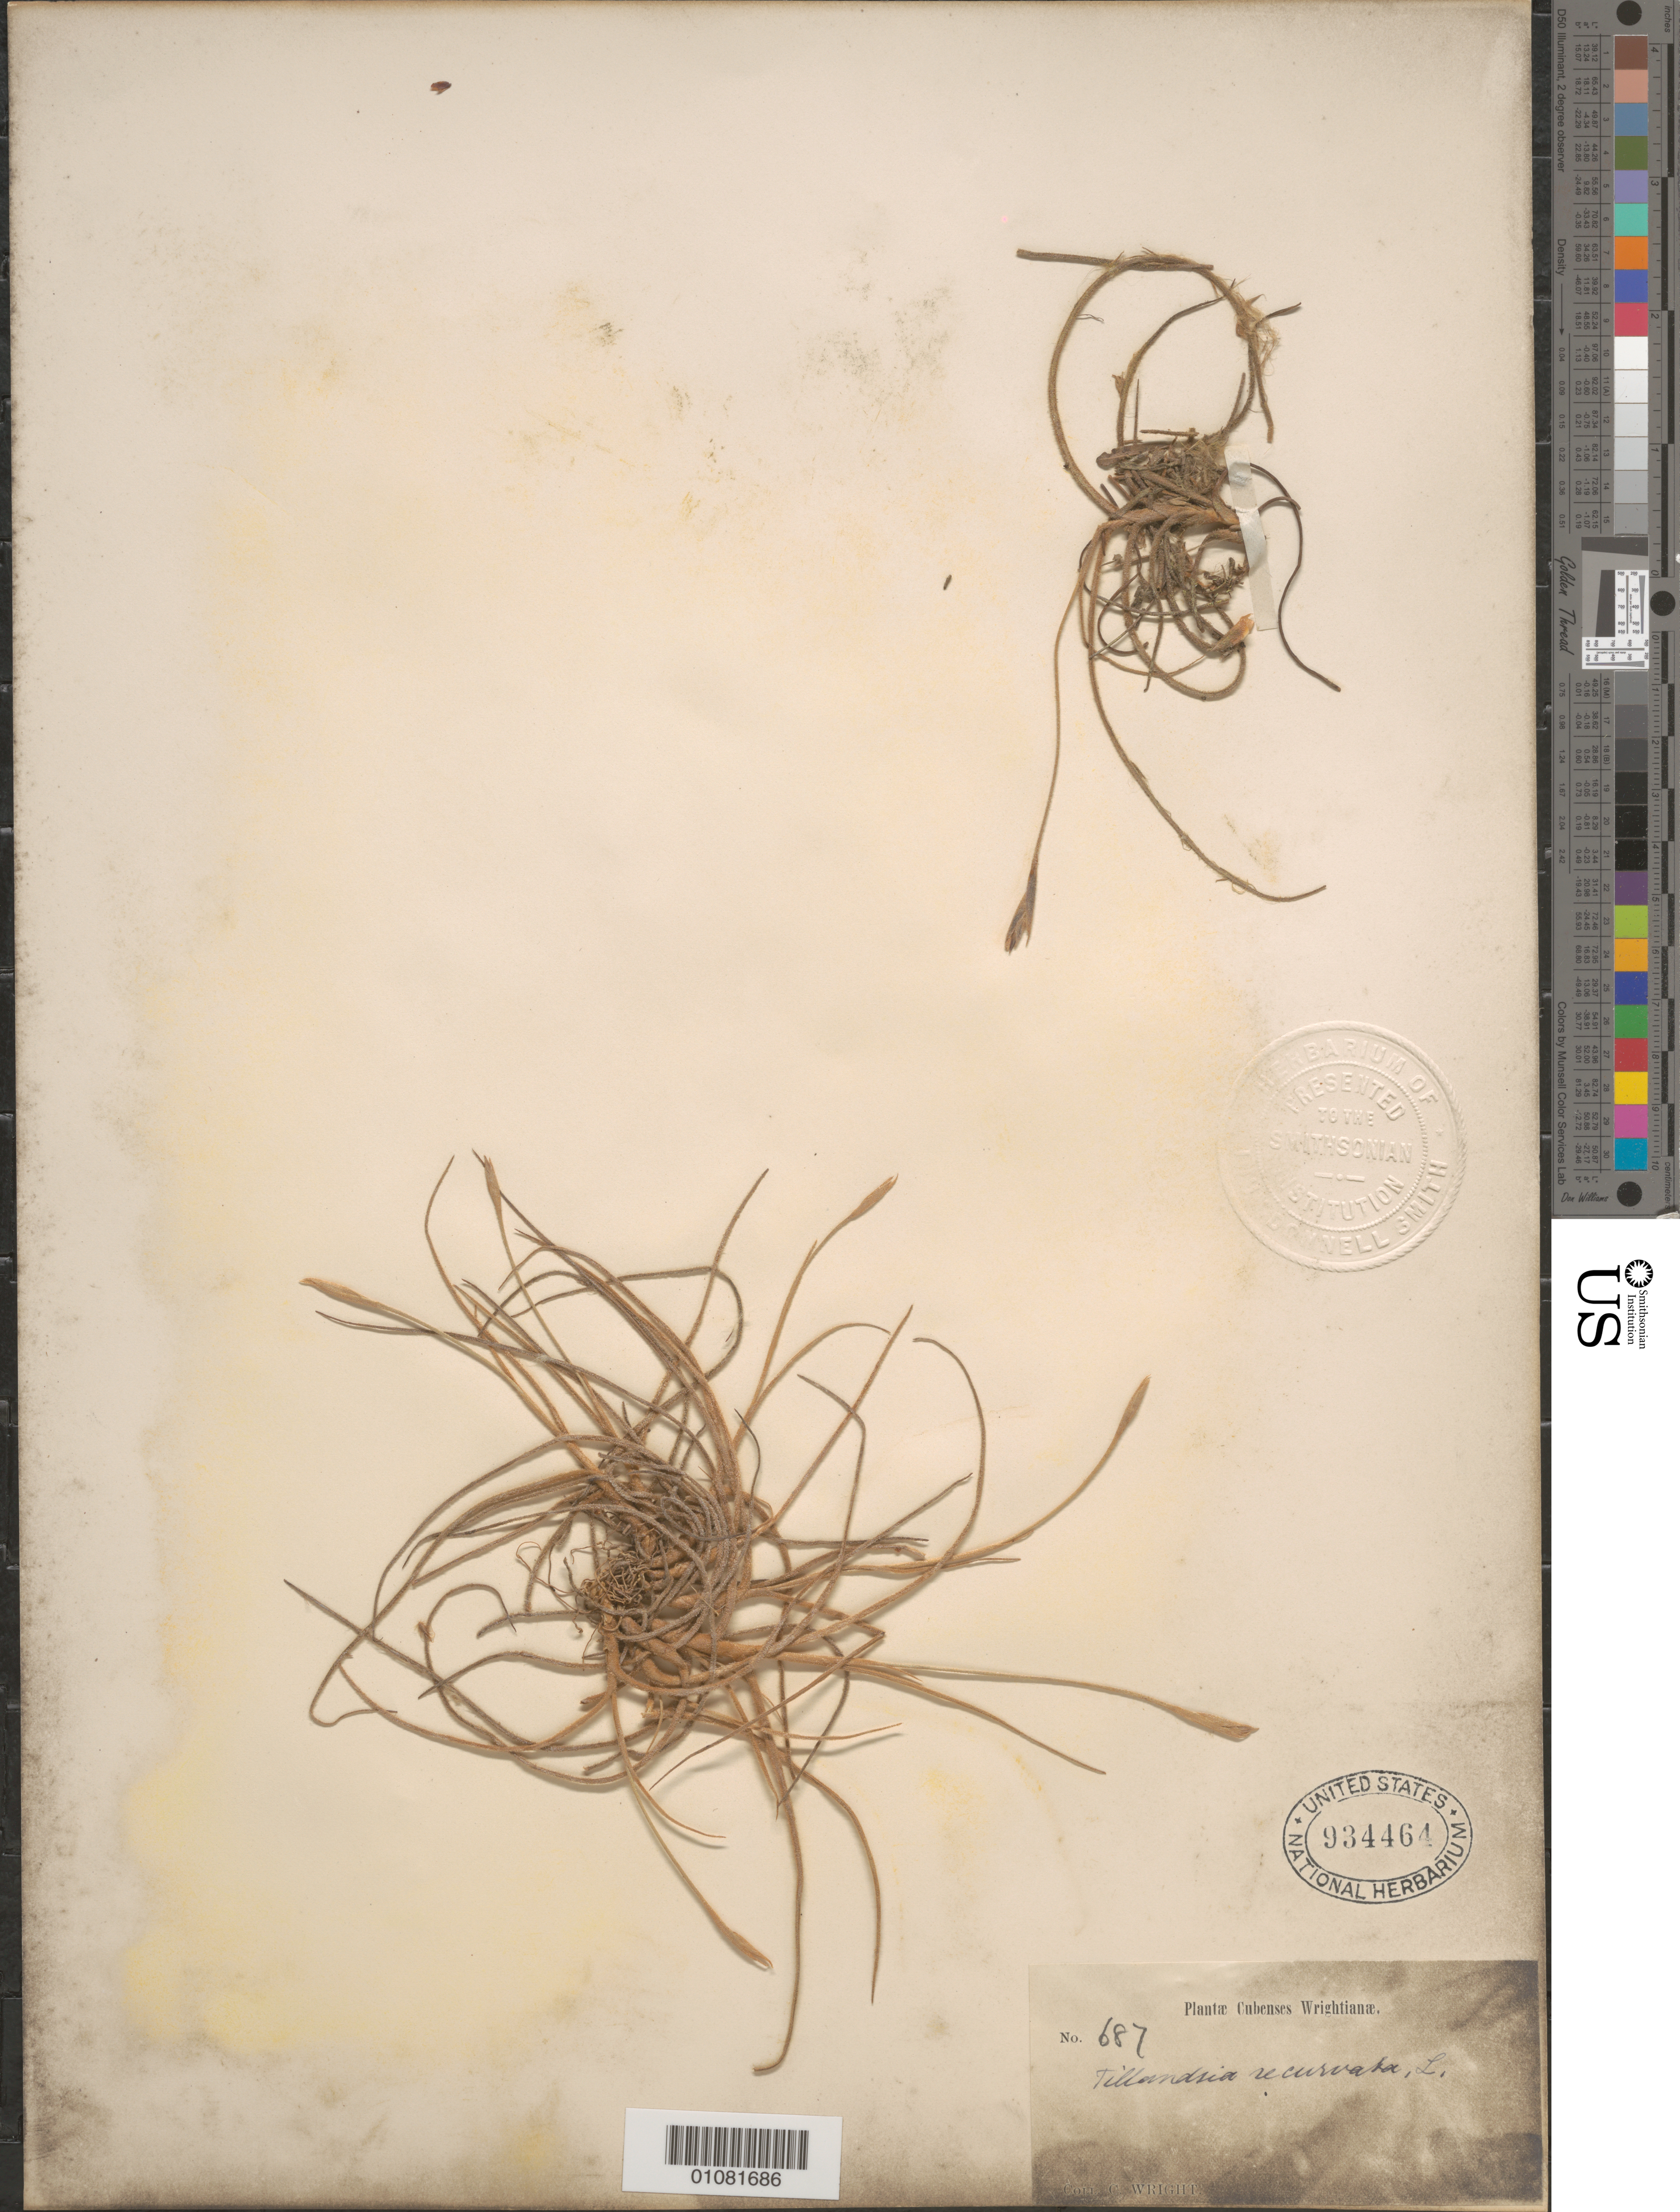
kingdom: Plantae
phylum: Tracheophyta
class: Liliopsida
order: Poales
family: Bromeliaceae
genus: Tillandsia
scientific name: Tillandsia recurvata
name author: L.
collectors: C. Wright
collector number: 687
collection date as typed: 1800 to 1899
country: Cuba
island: Cuba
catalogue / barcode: US 934464